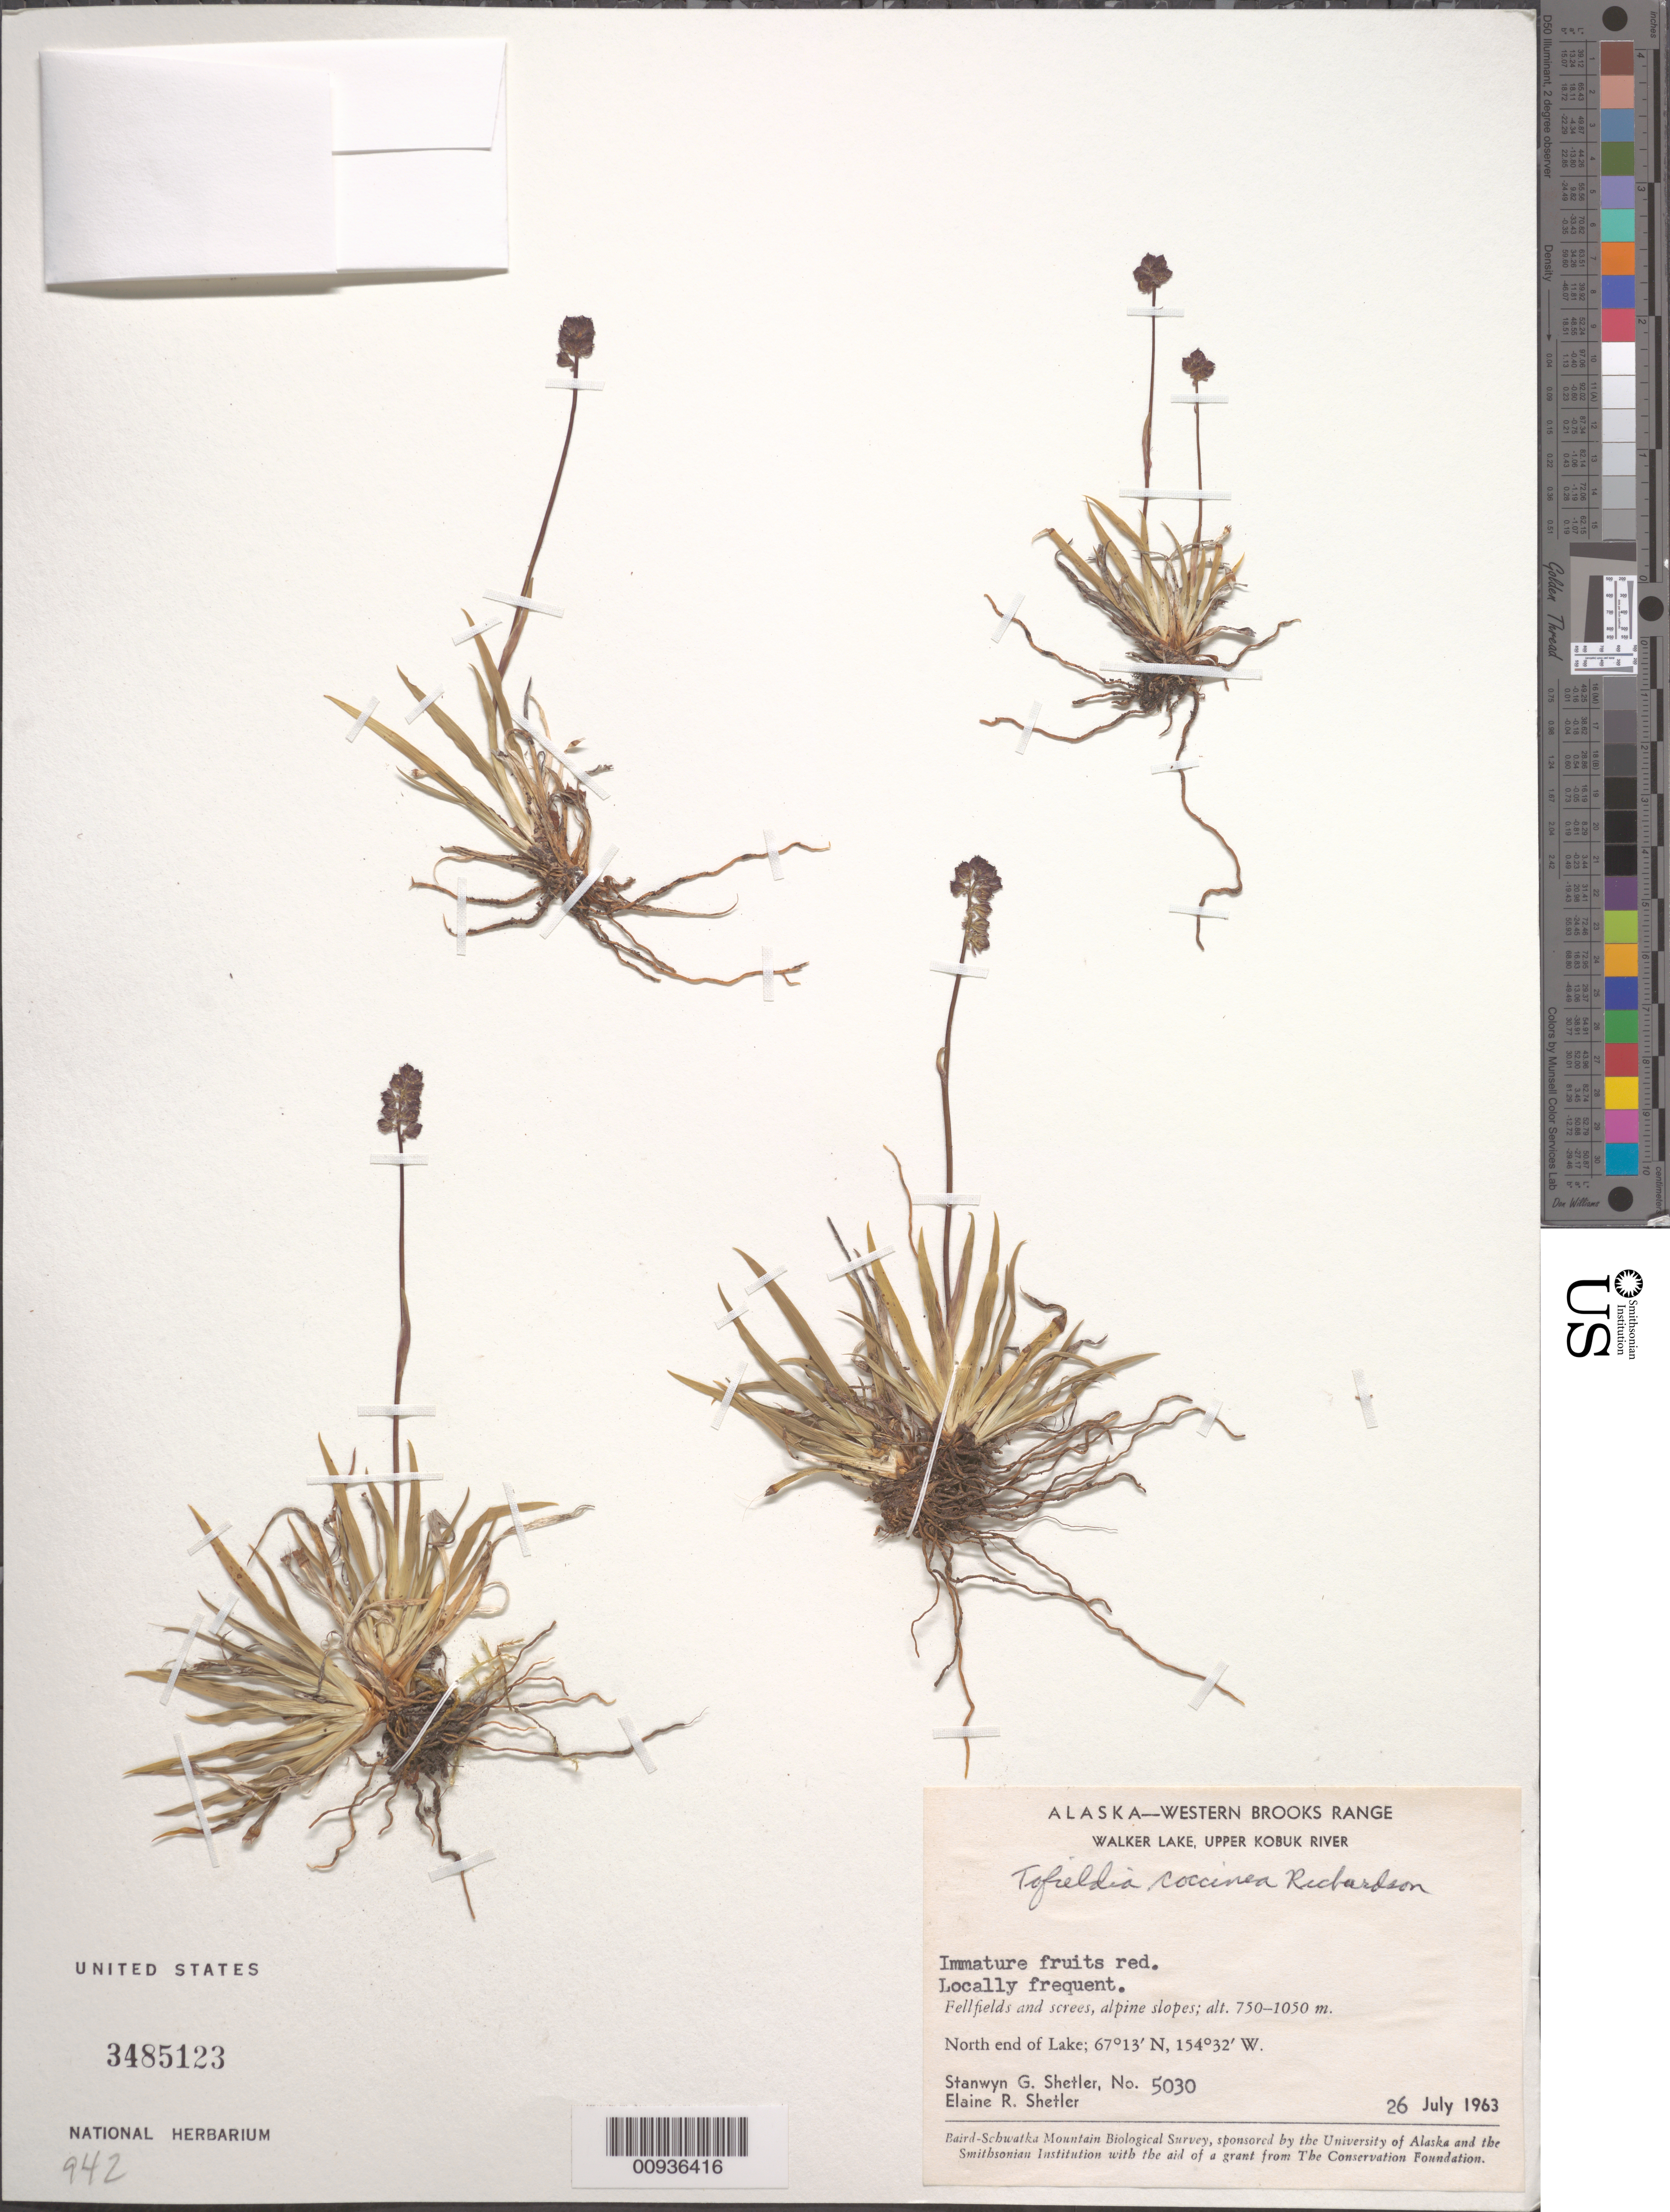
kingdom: Plantae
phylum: Tracheophyta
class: Liliopsida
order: Alismatales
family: Tofieldiaceae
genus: Tofieldia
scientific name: Tofieldia coccinea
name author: Richardson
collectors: S. Shetler & E. R. Shetler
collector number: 5030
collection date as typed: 26 Jul 1963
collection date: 1963-07-26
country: United States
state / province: Alaska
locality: North end of Walker Lake. Western Brooks Range, Upper Kobuk River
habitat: Fellfields and screes, alpine slopes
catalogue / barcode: US 3485123